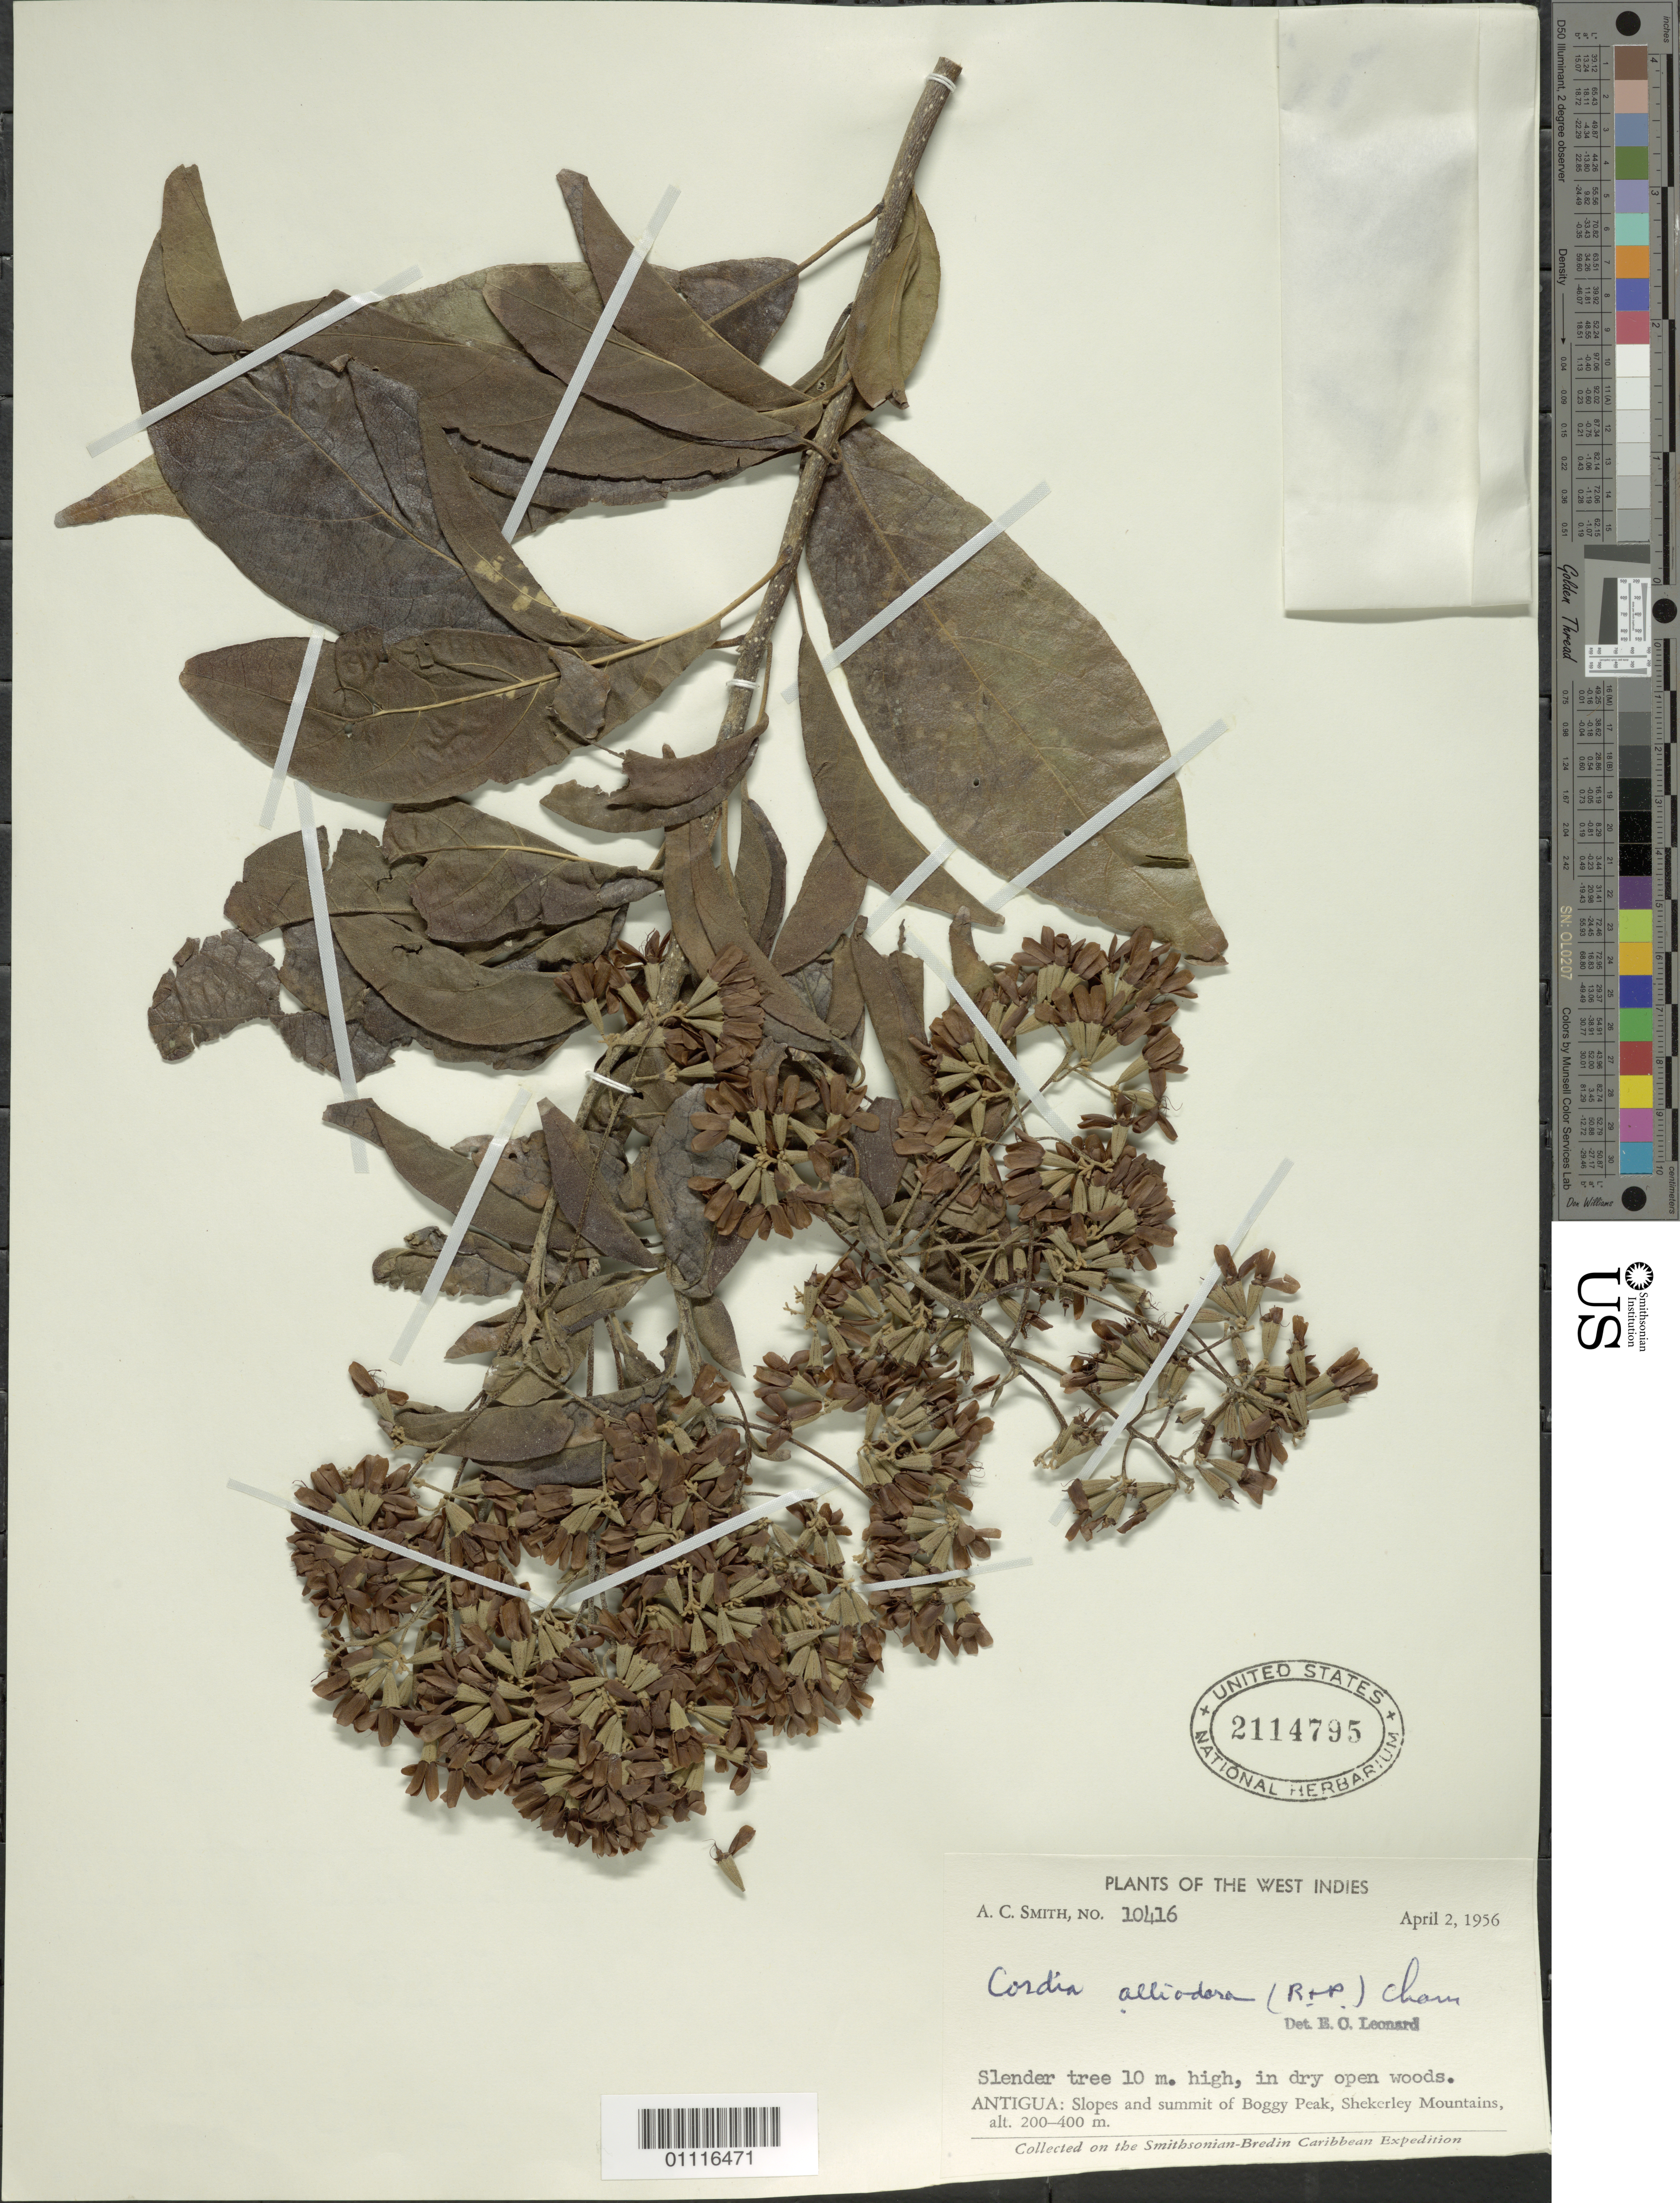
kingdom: Plantae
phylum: Tracheophyta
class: Magnoliopsida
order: Boraginales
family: Cordiaceae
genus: Cordia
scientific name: Cordia alliodora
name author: (Ruiz & Pav.) Oken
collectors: A. C. Smith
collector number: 10416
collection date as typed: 02 Apr 1956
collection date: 1956-04-02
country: Antigua and Barbuda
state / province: Saint Mary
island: Antigua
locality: Slopes and summit of Boggy Peak, Shekerley Mountains.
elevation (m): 200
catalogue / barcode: US 2114795